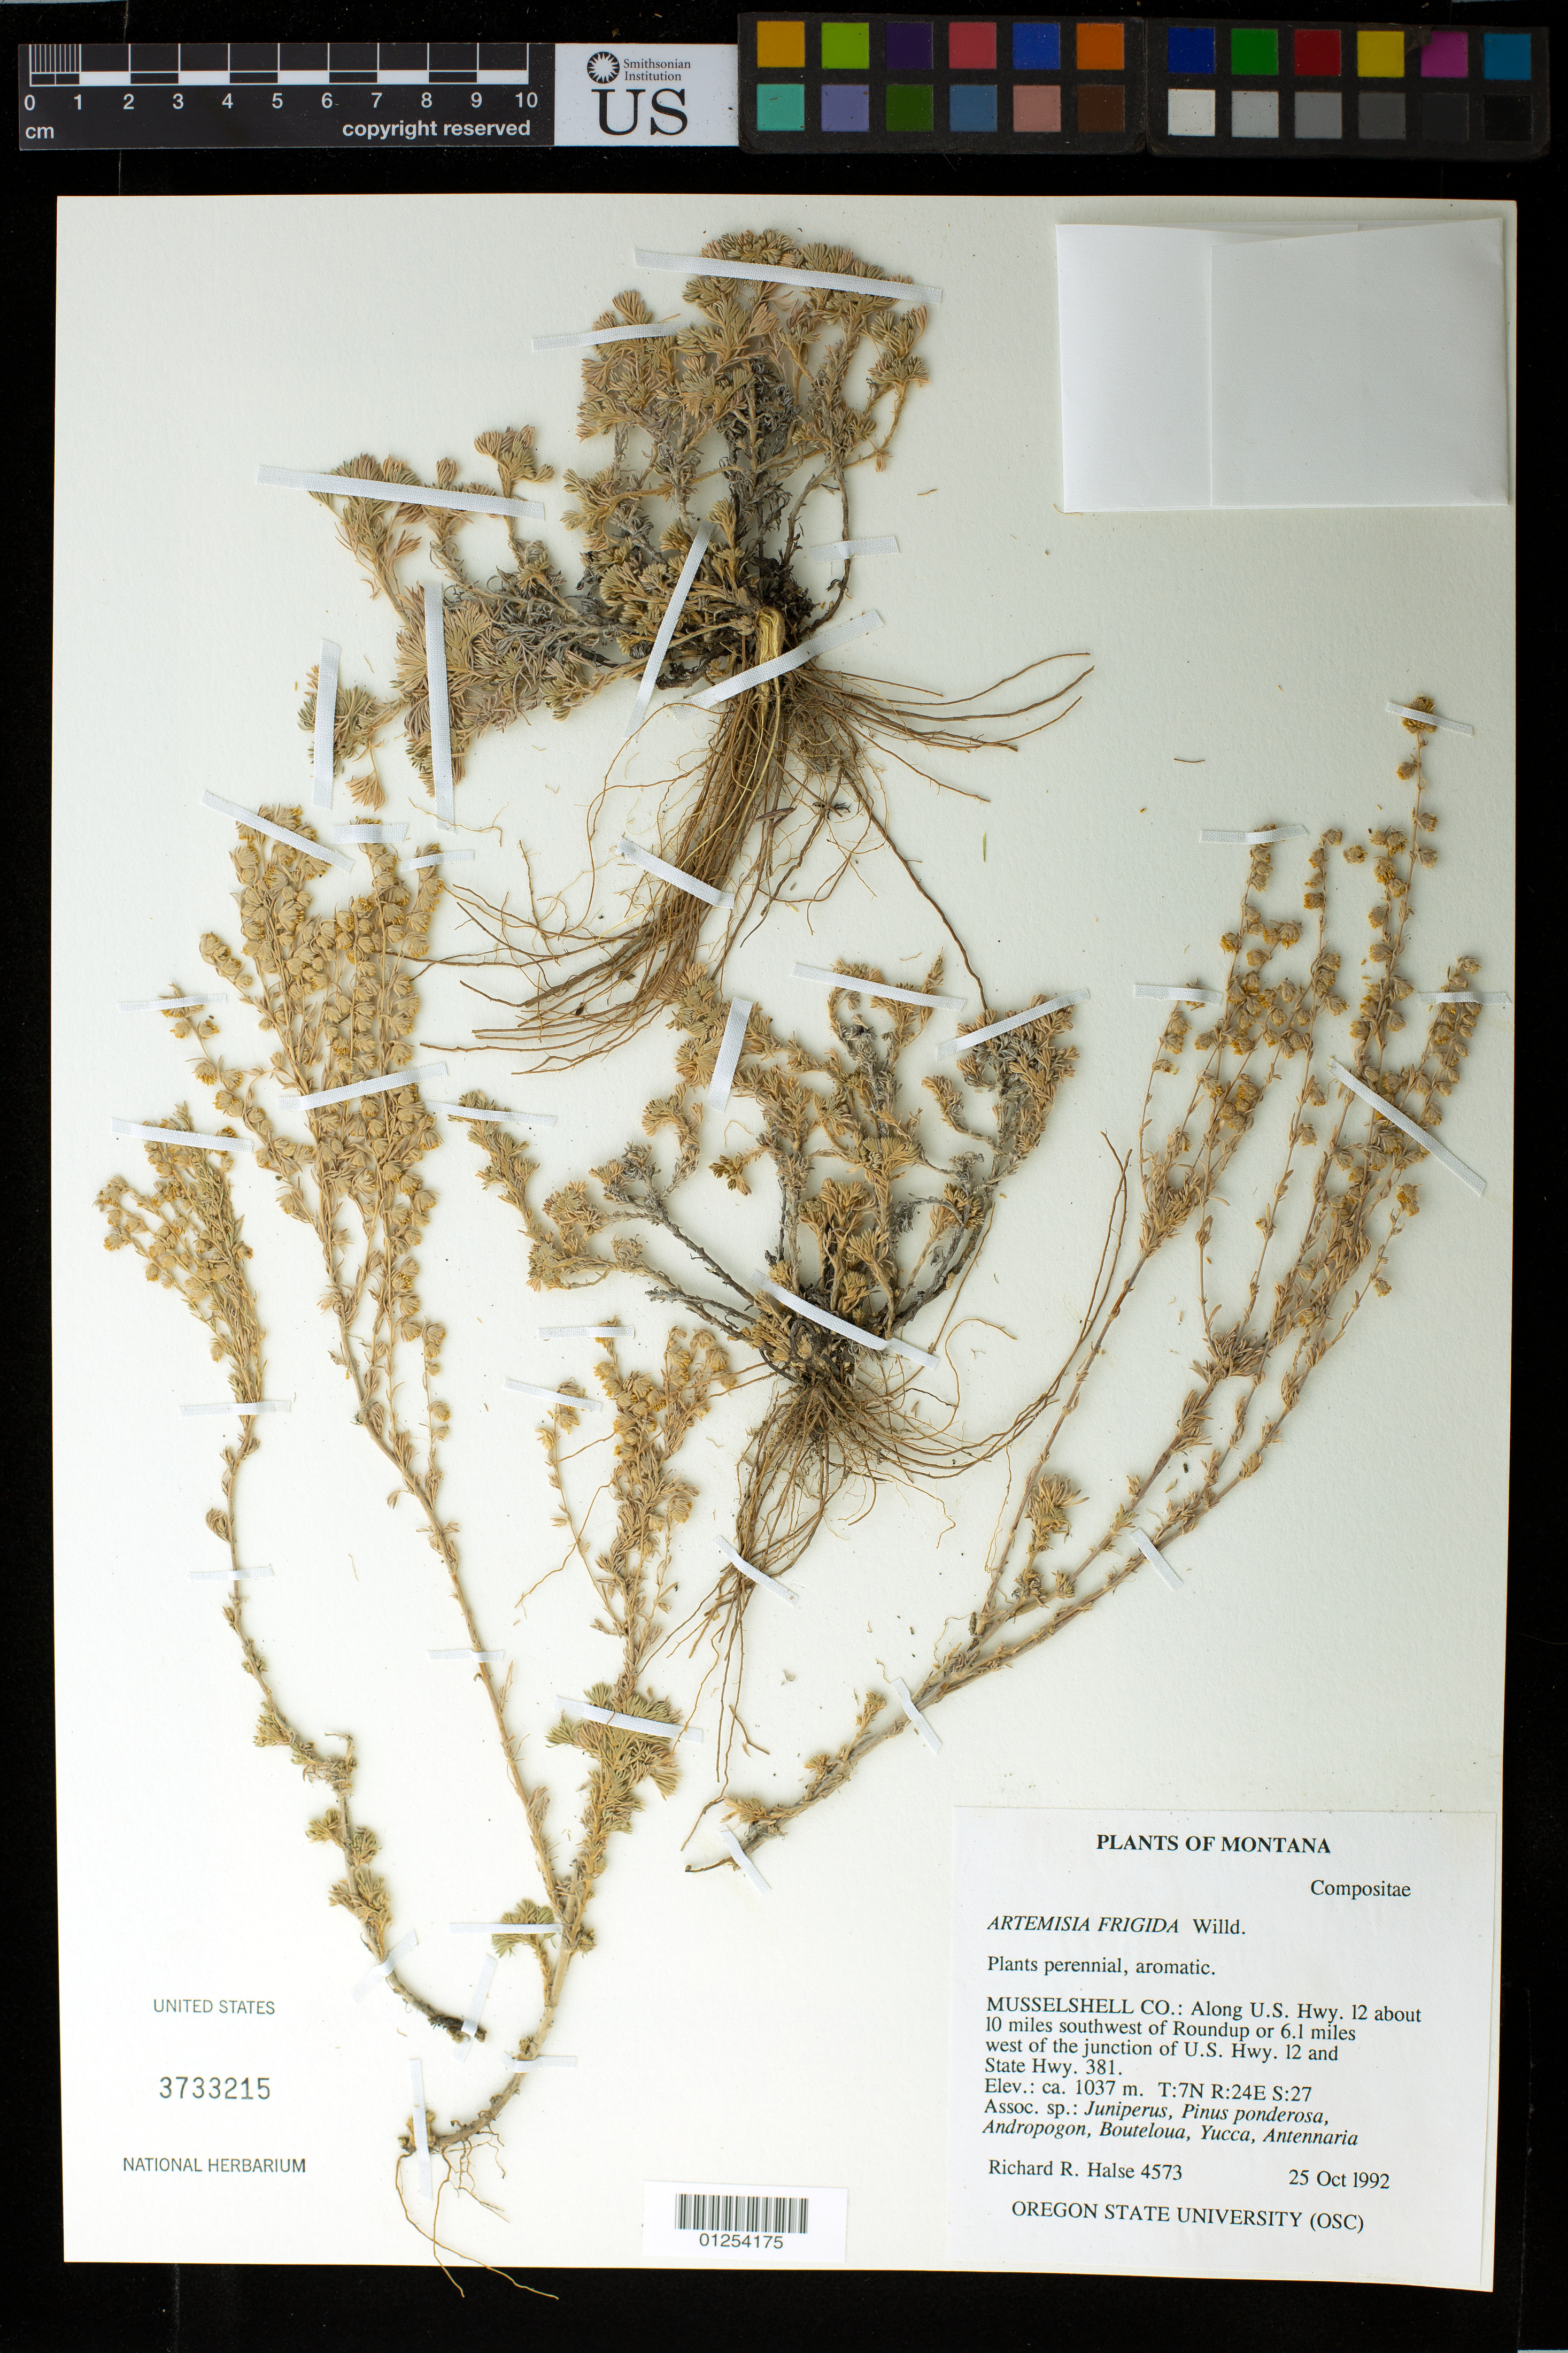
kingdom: Plantae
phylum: Tracheophyta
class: Magnoliopsida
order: Asterales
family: Asteraceae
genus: Artemisia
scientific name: Artemisia frigida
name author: Willd.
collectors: R. Halse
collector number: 4573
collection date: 1992-10-25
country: United States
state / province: Montana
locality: Musselshell CO: Along U.S. Hwy.12 about 10 miles southwest of Roundup or 6.1 miles west of the junction of U.S. Hwy.12 and State Hwy. 381. T:7N R:24E S:27.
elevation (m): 1037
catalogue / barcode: US 3733215